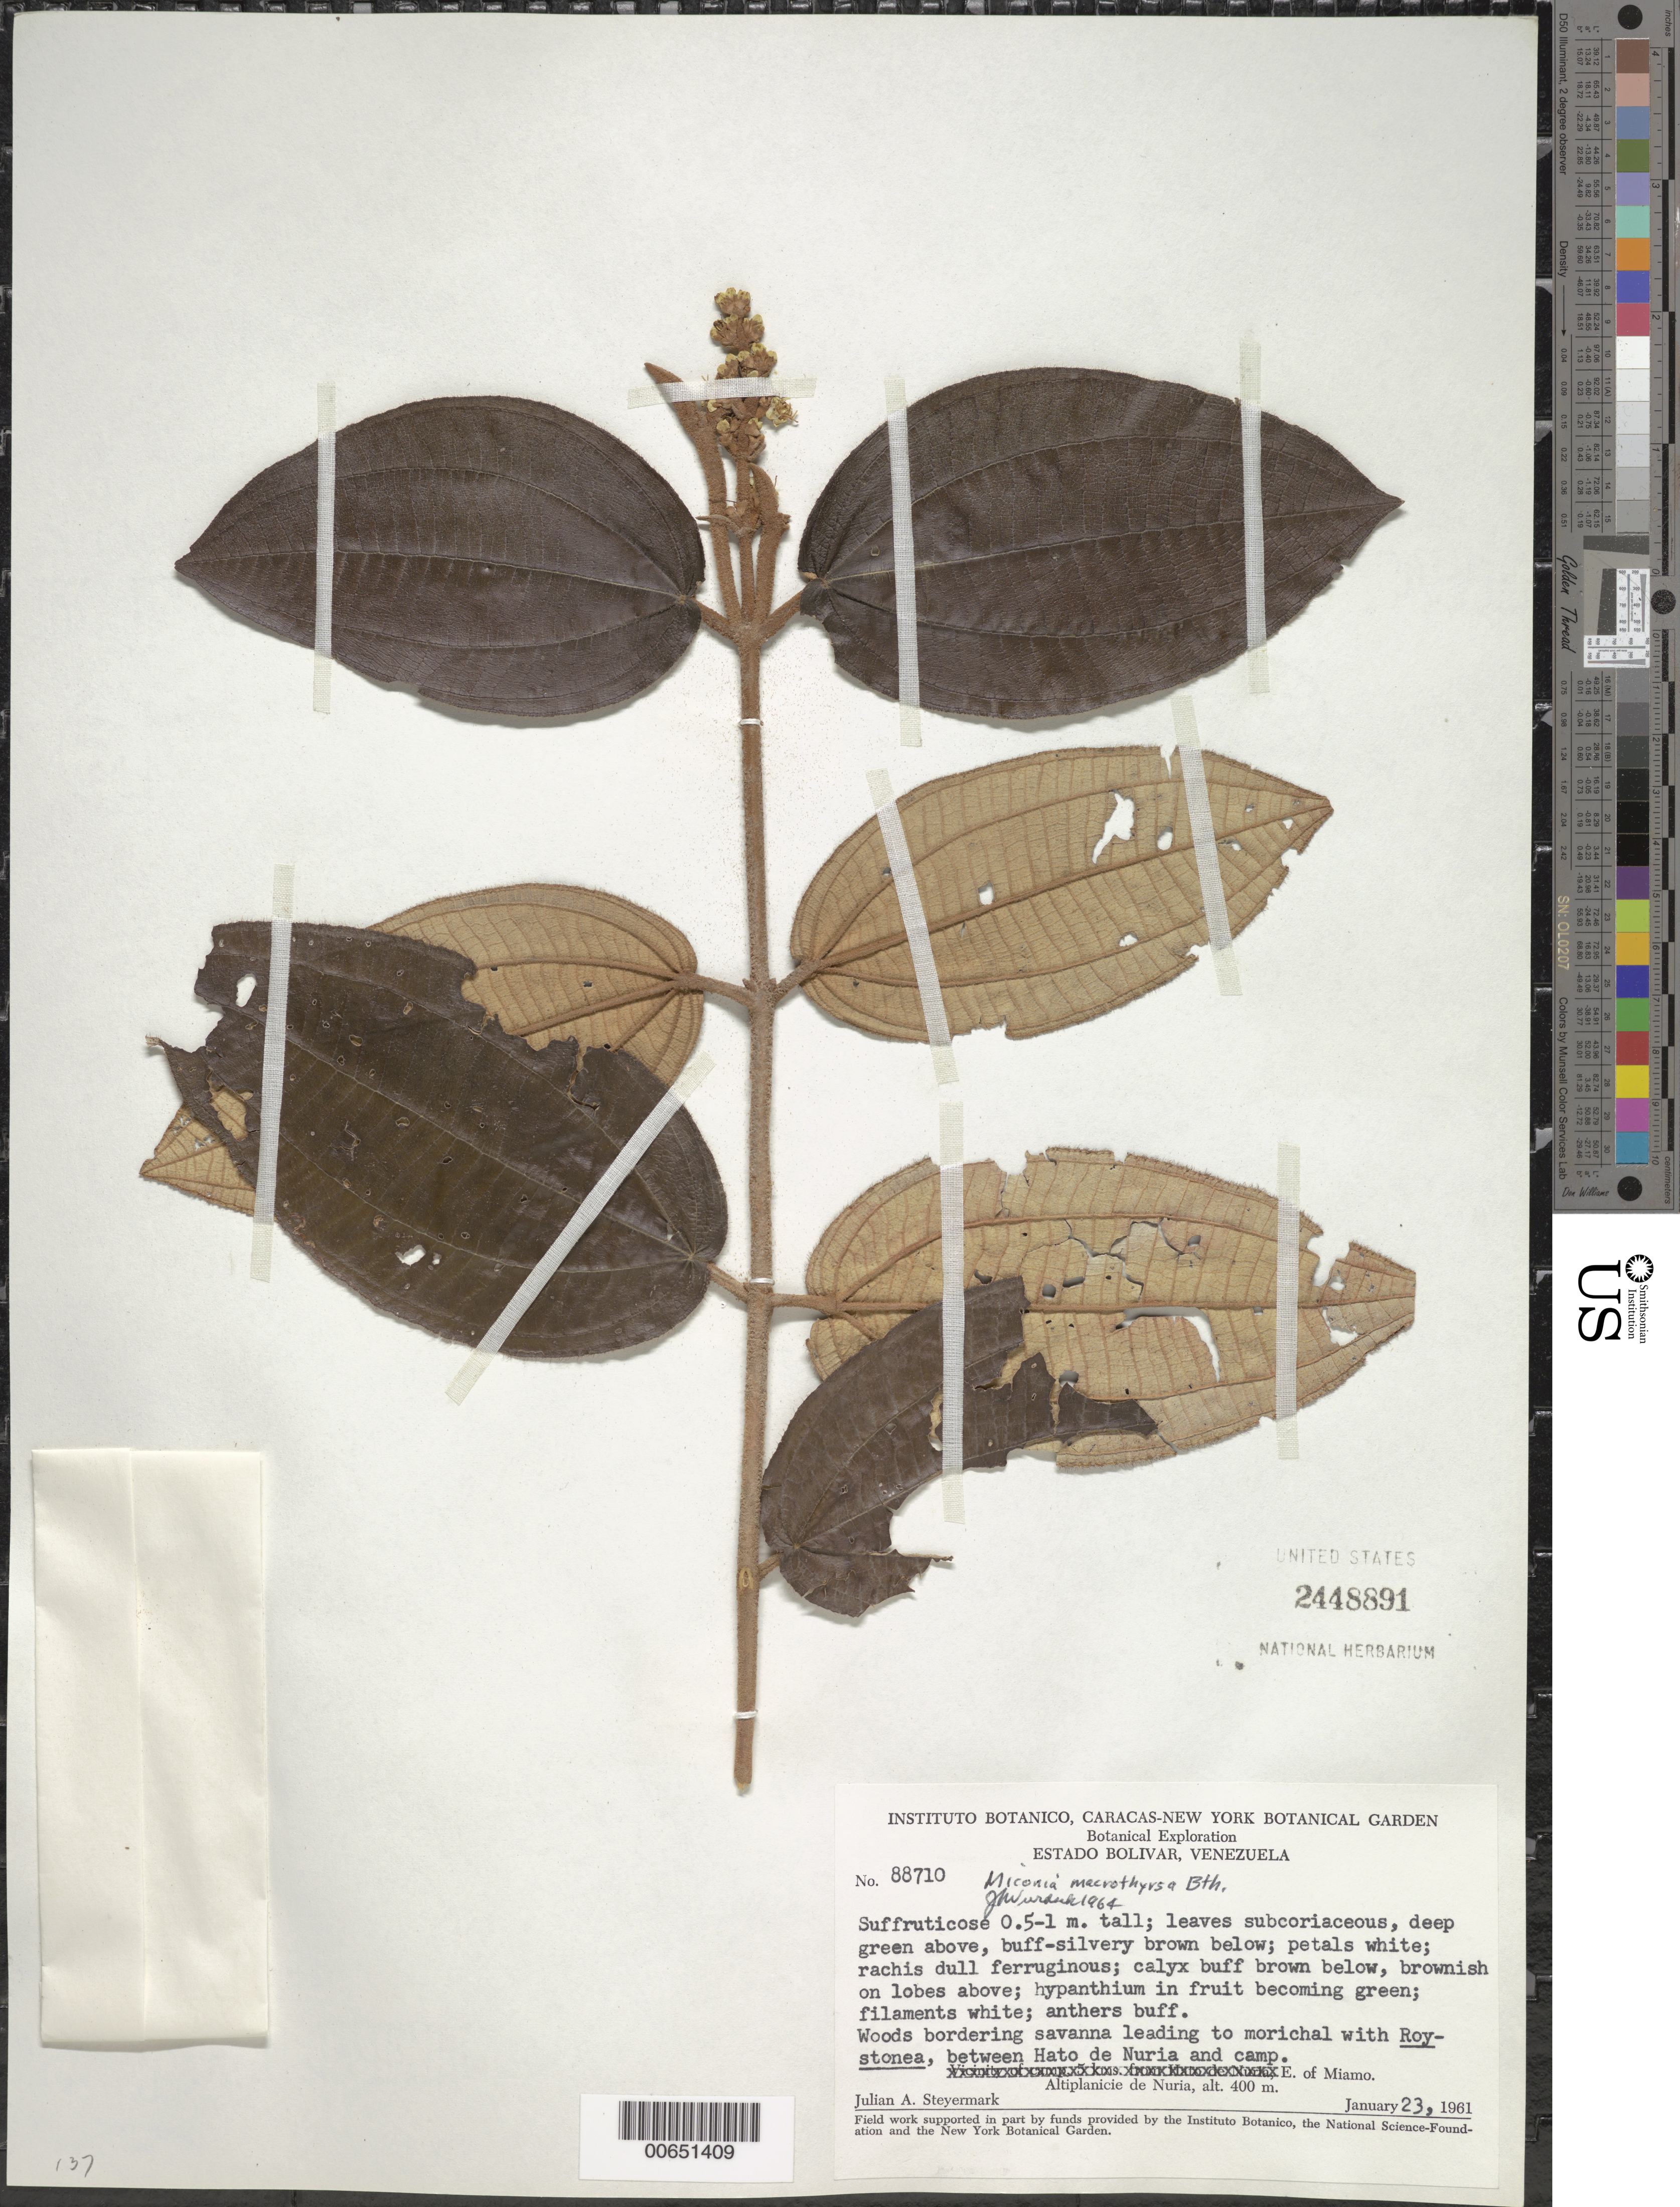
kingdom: Plantae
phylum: Tracheophyta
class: Magnoliopsida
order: Myrtales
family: Melastomataceae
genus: Miconia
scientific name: Miconia macrothyrsa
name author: Benth.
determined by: Wurdack, John J., (US), US (UNITED STATES)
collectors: J. Steyermark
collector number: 88710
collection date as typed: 23-Jan-61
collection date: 1961-01-23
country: Venezuela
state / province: Bolívar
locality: Altiplanicie de Nuria, E of Miamo, between Hato de Nuria and camp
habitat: Woods bordering savanna leading to morichal with Roystonea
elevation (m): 400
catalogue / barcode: US 2448891